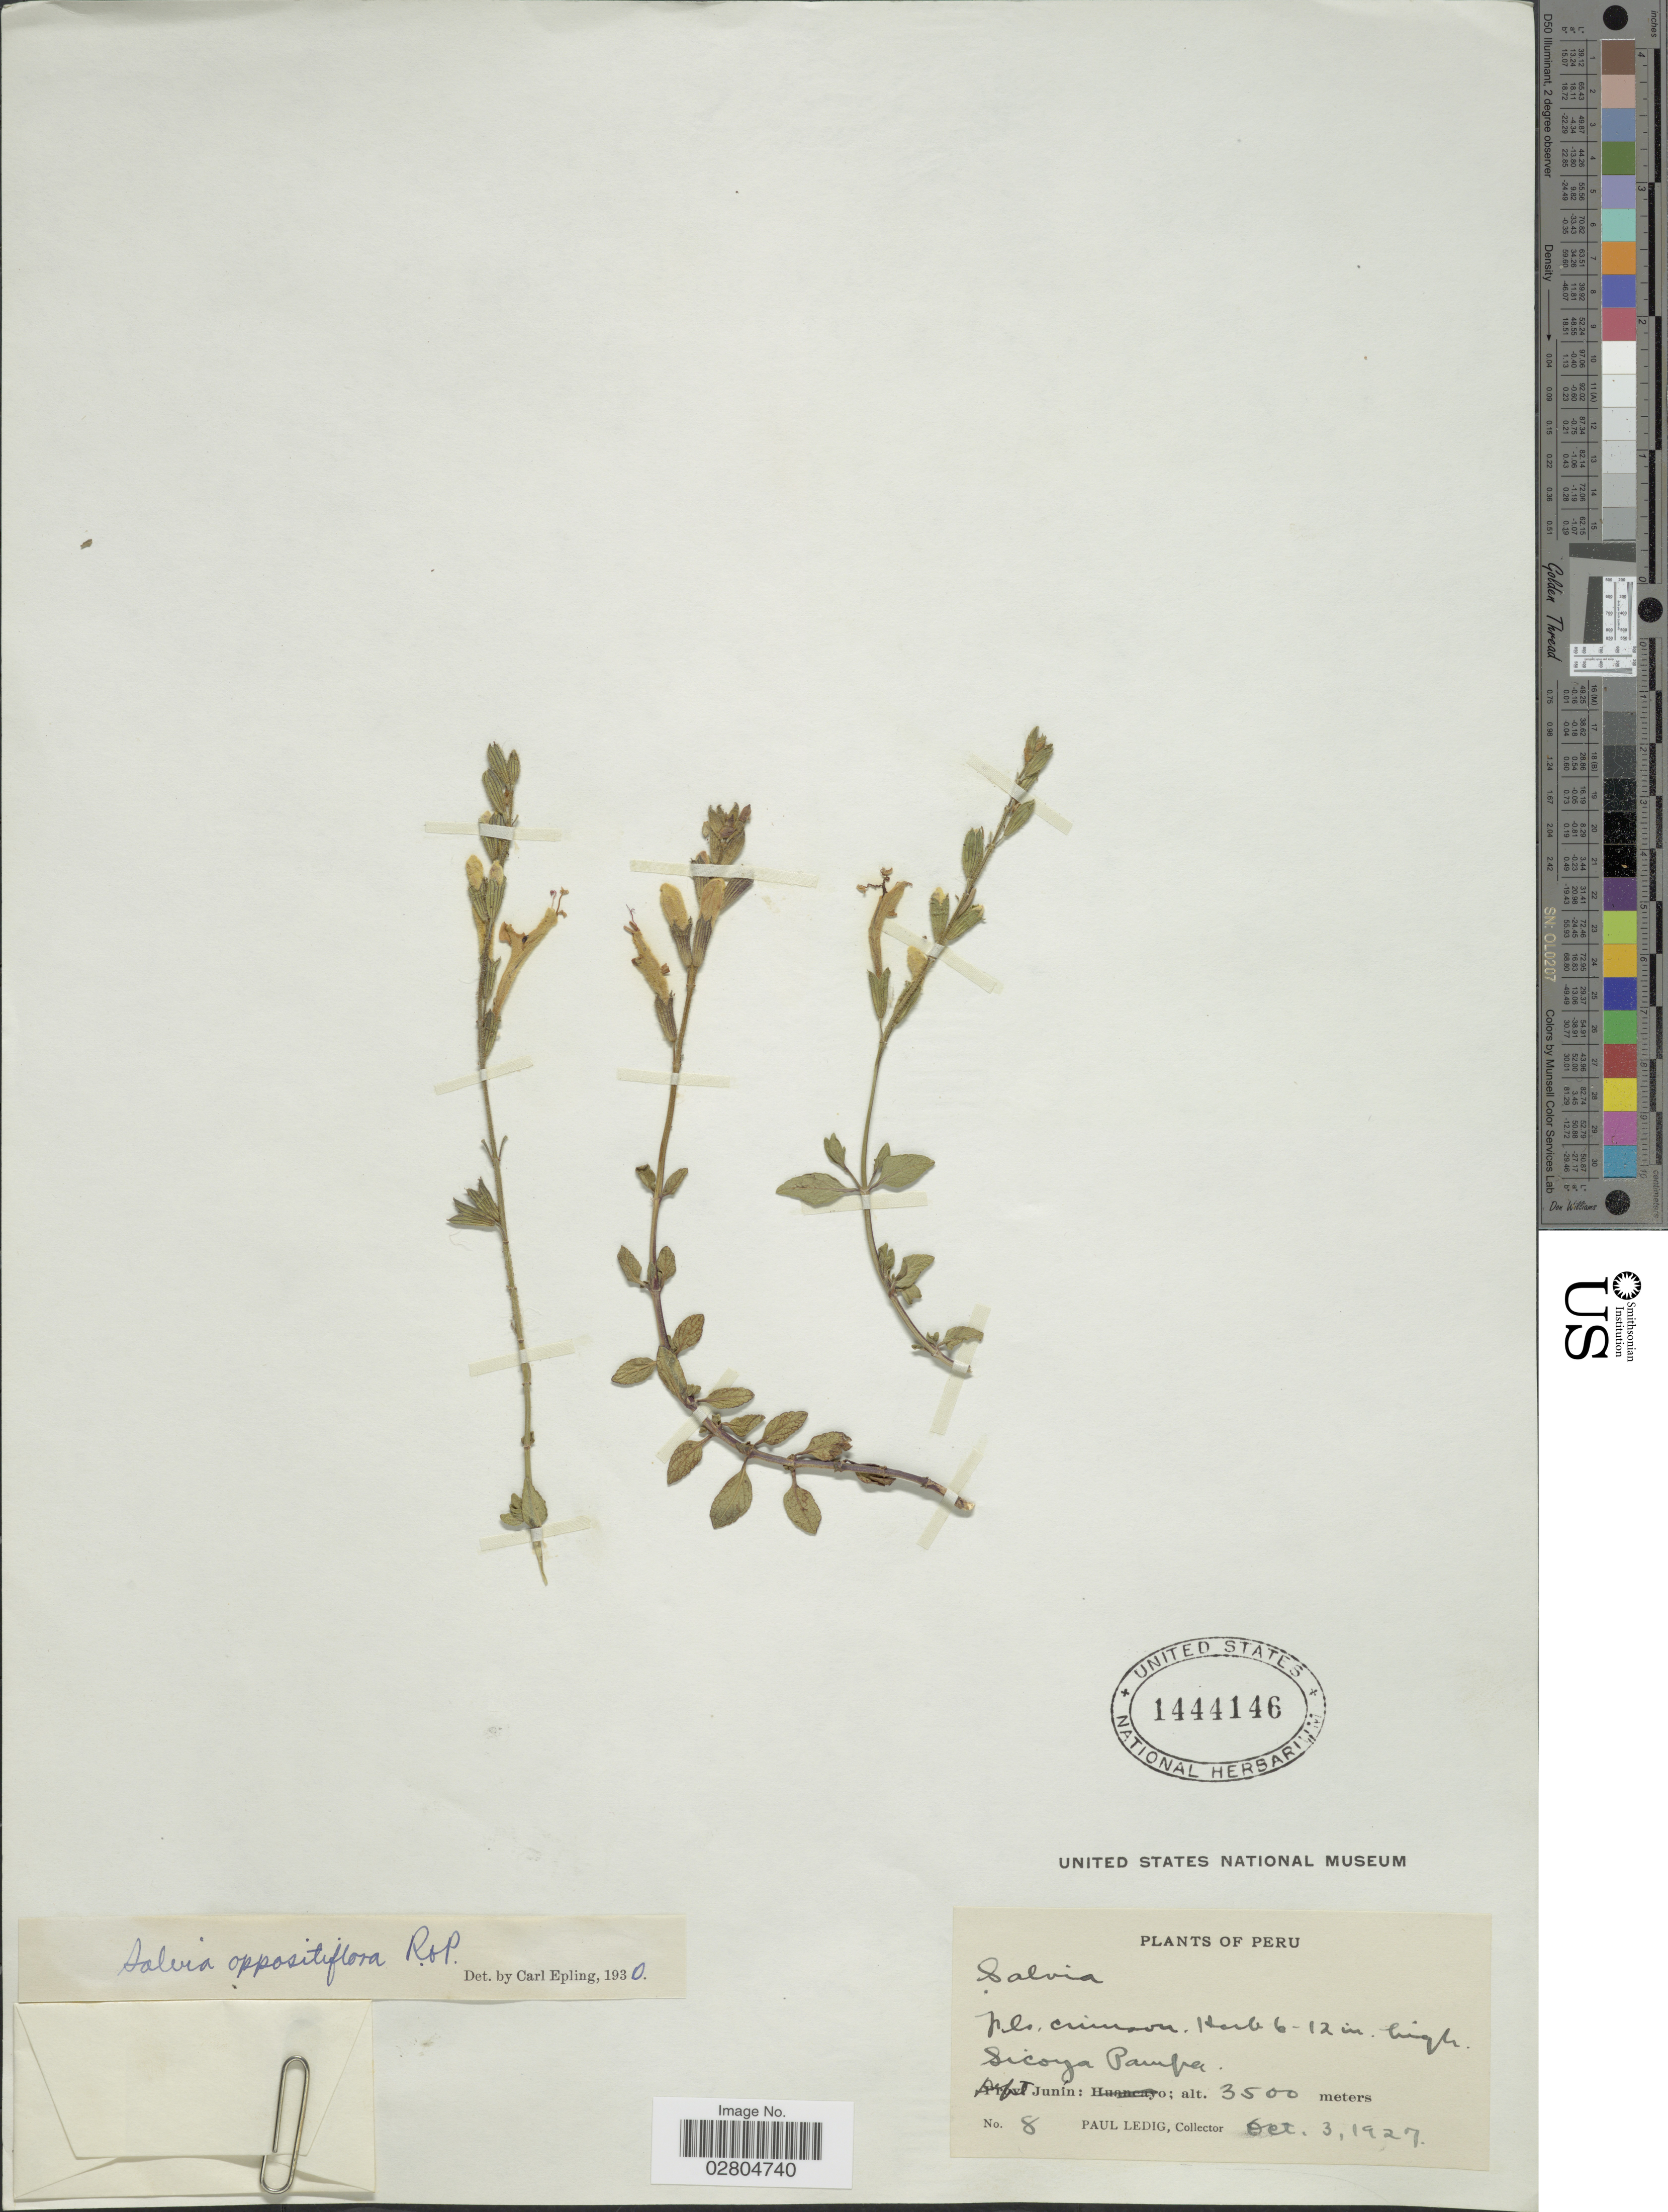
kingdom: Plantae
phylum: Tracheophyta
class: Magnoliopsida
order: Lamiales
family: Lamiaceae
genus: Salvia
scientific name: Salvia oppositiflora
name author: Ruiz & Pav.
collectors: P. Ledig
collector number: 8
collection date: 1927-10-13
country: Peru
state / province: Junín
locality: Dept. Junín. Sicoya Pampa.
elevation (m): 3500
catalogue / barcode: US 1444146